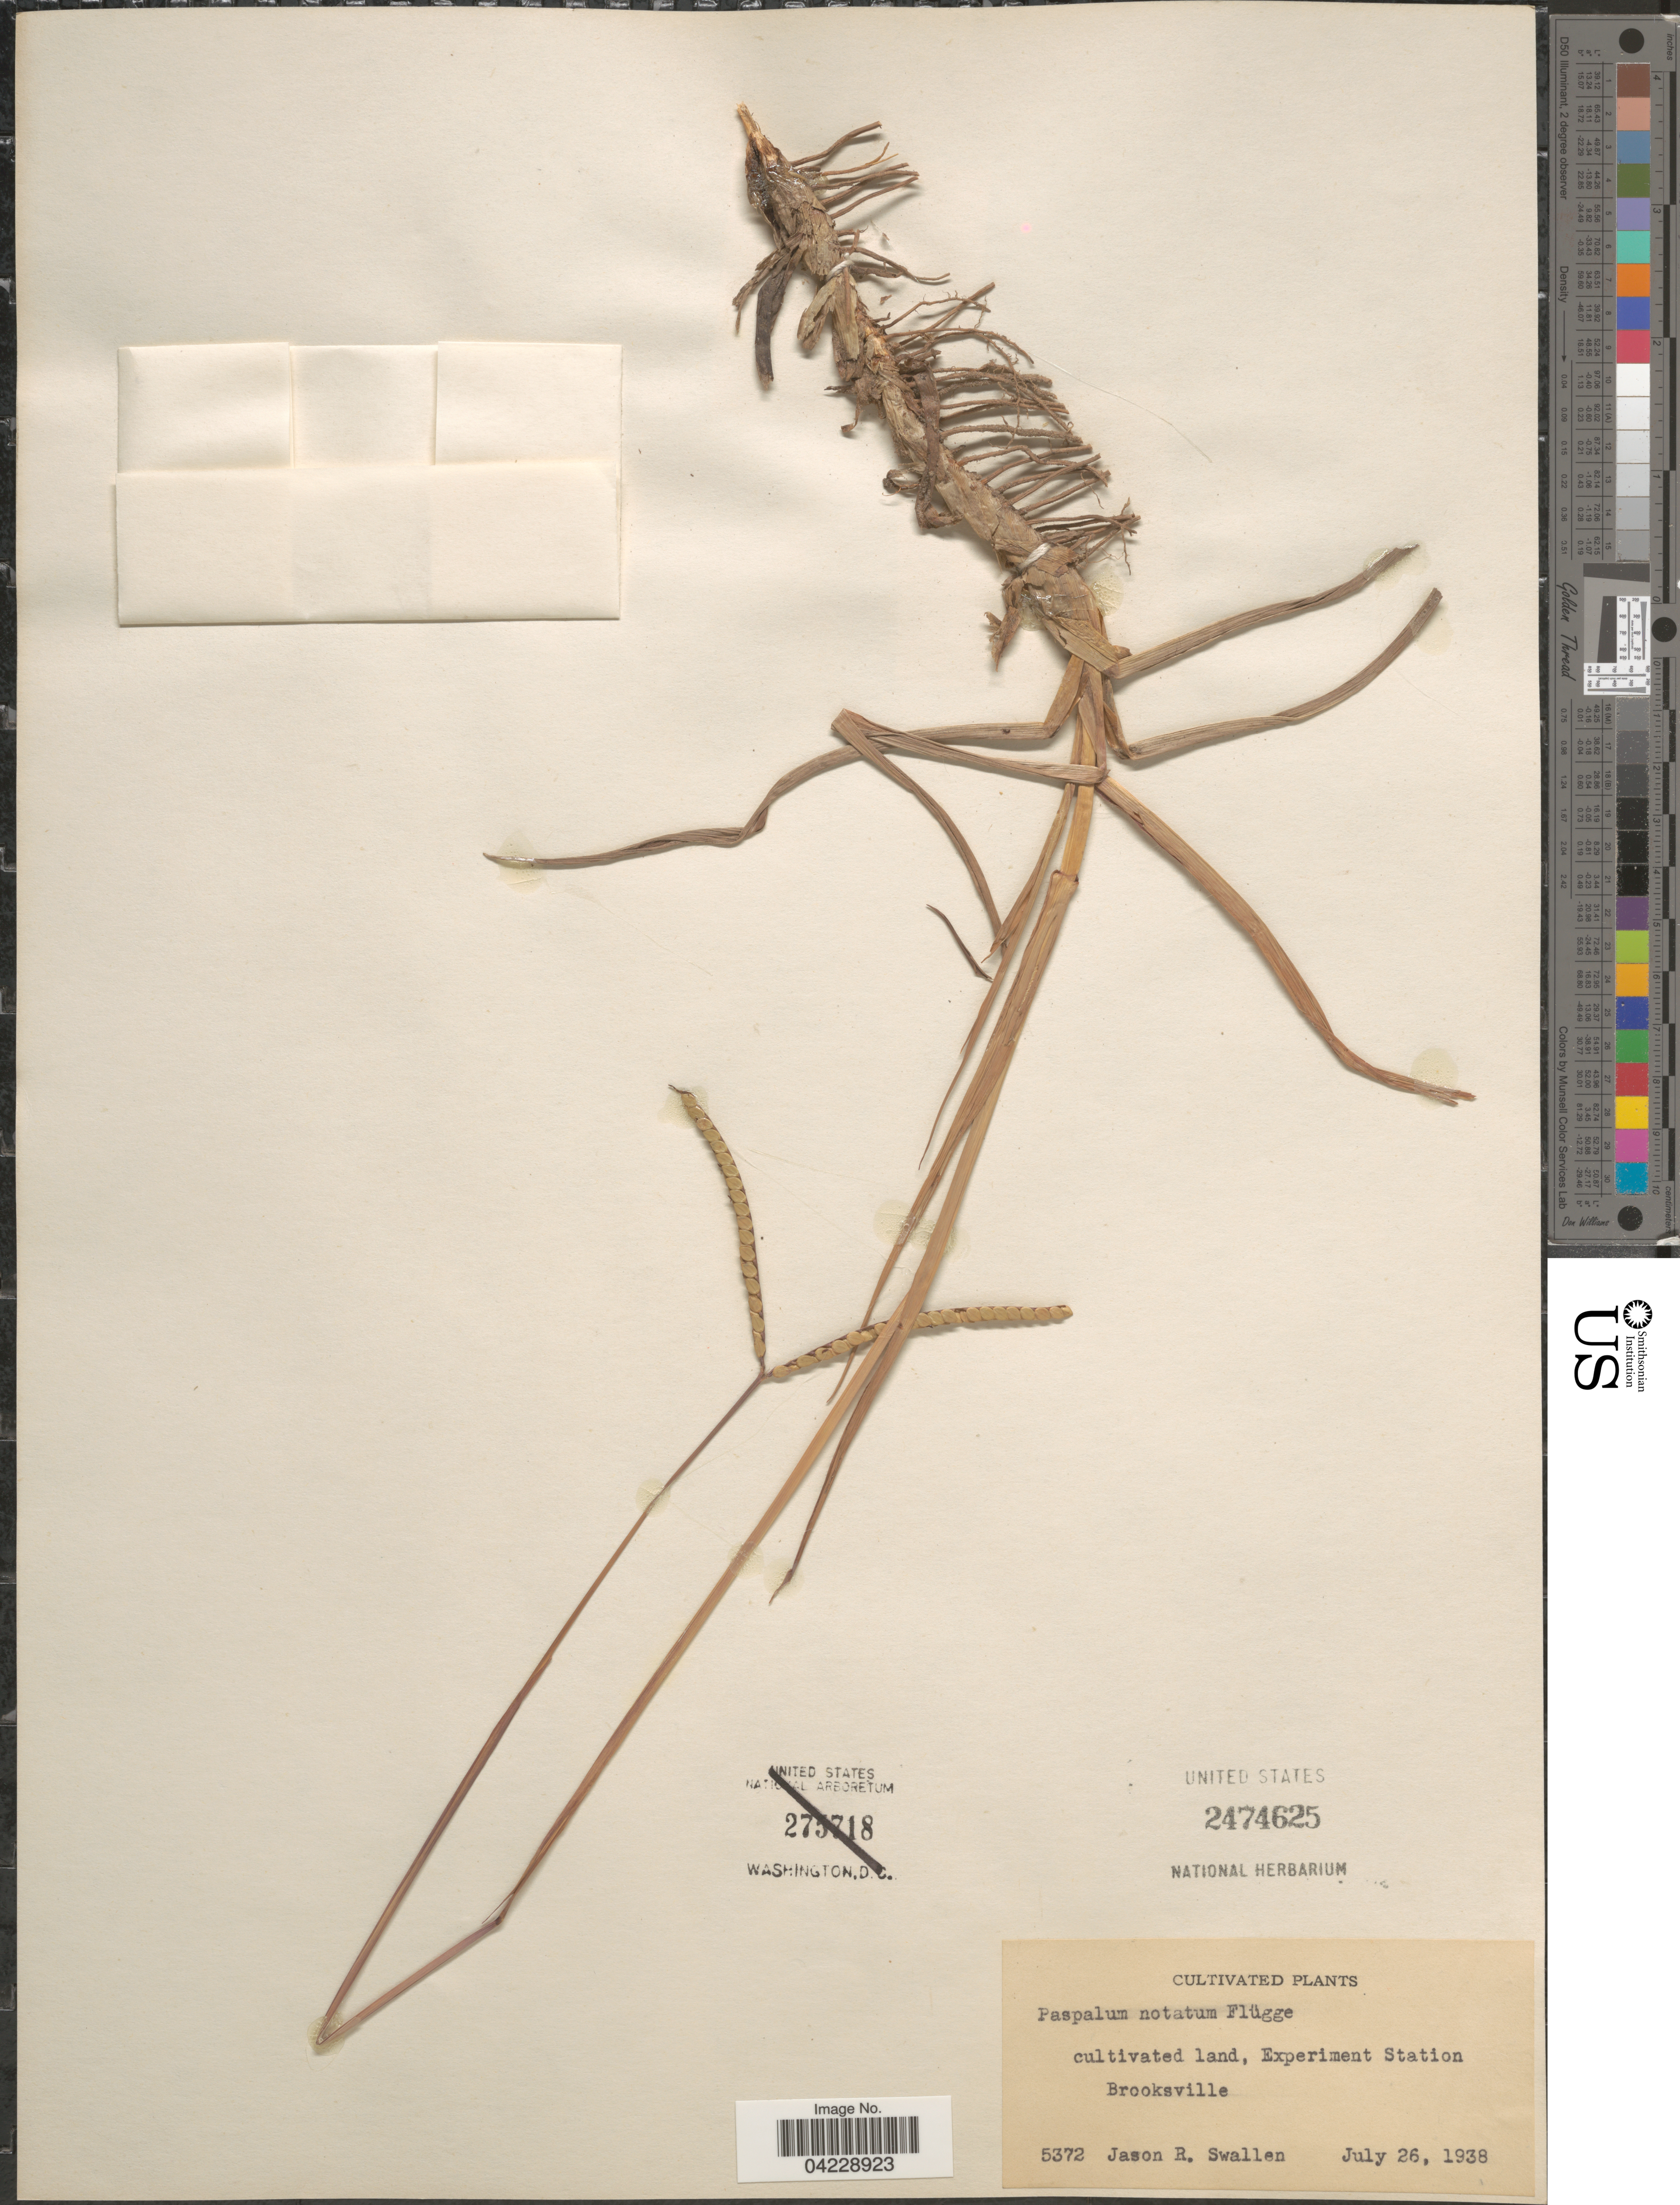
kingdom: Plantae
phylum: Tracheophyta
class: Liliopsida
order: Poales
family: Poaceae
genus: Paspalum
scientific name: Paspalum notatum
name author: Flüggé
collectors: J. R. Swallen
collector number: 5372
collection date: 1938-07-26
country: United States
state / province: Florida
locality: Cultivated land, Experiment Station. Brooksville.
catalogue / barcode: US 2474625